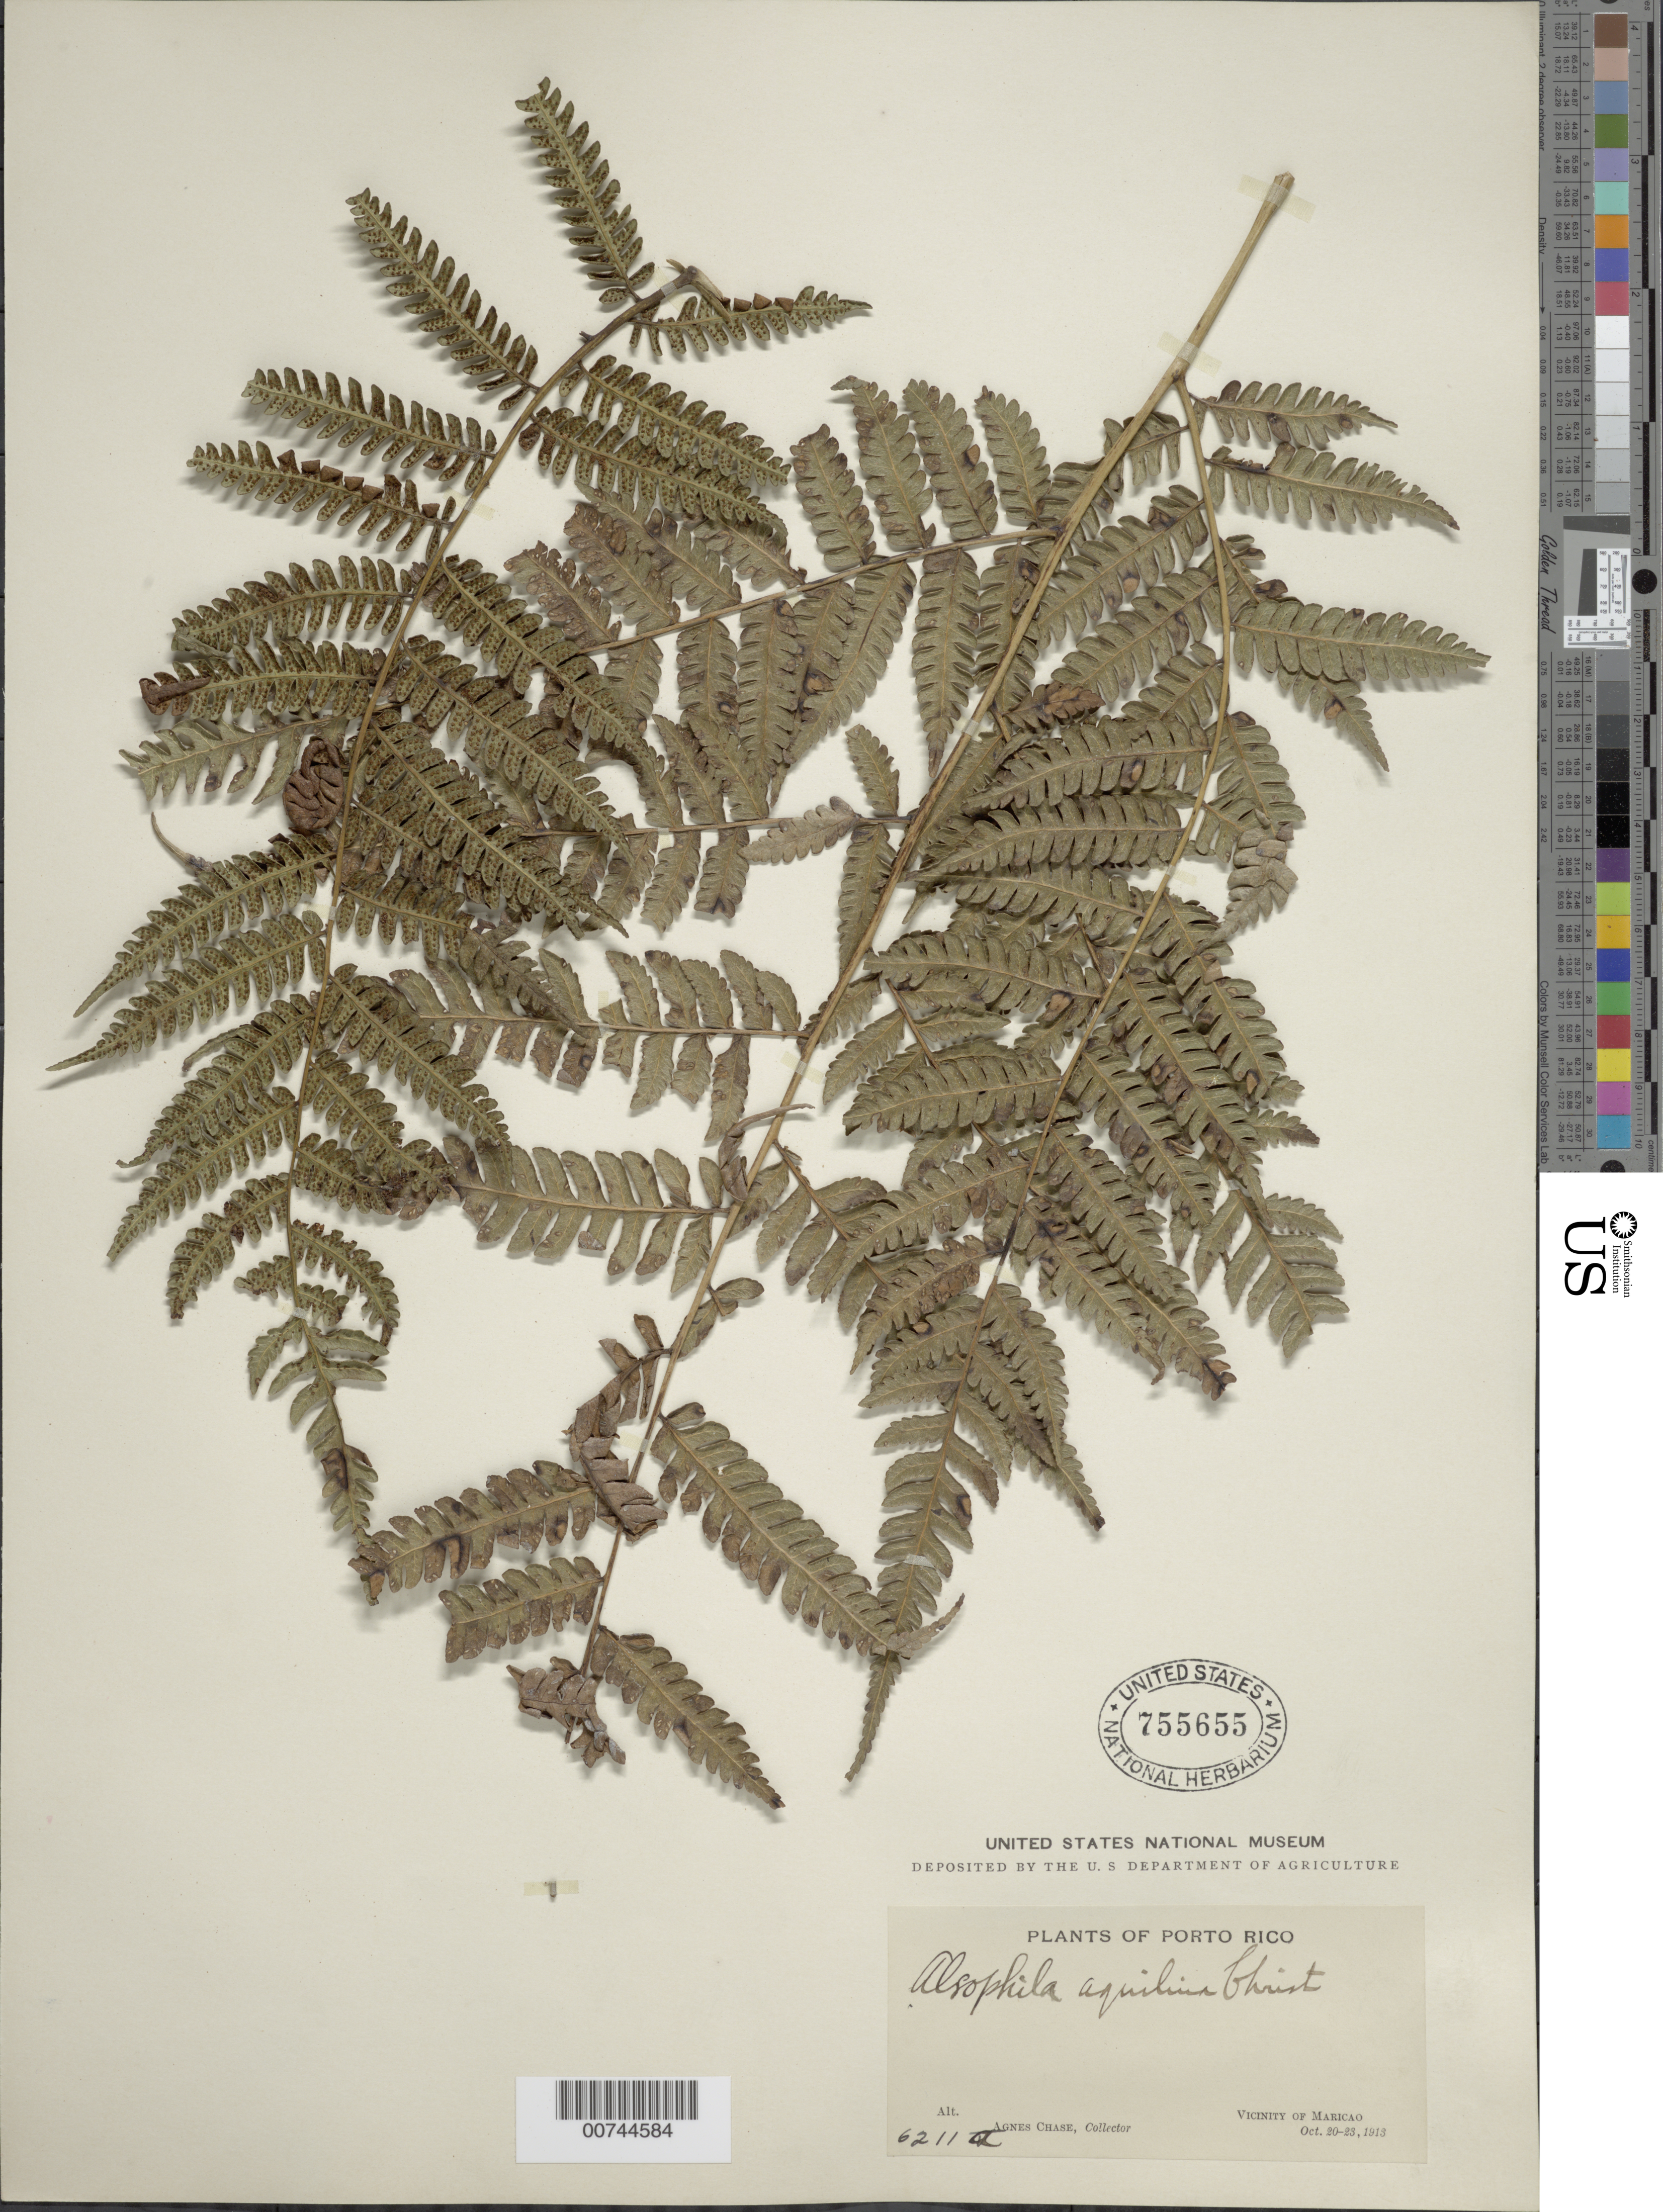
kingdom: Plantae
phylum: Tracheophyta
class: Polypodiopsida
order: Cyatheales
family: Cyatheaceae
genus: Cyathea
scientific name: Cyathea parvula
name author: (Jenman) Domin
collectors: A. Chase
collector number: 6211a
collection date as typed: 20 Oct 1913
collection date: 1913-10-20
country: Puerto Rico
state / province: Maricao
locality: Vicinity of Maricao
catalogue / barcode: US 755655